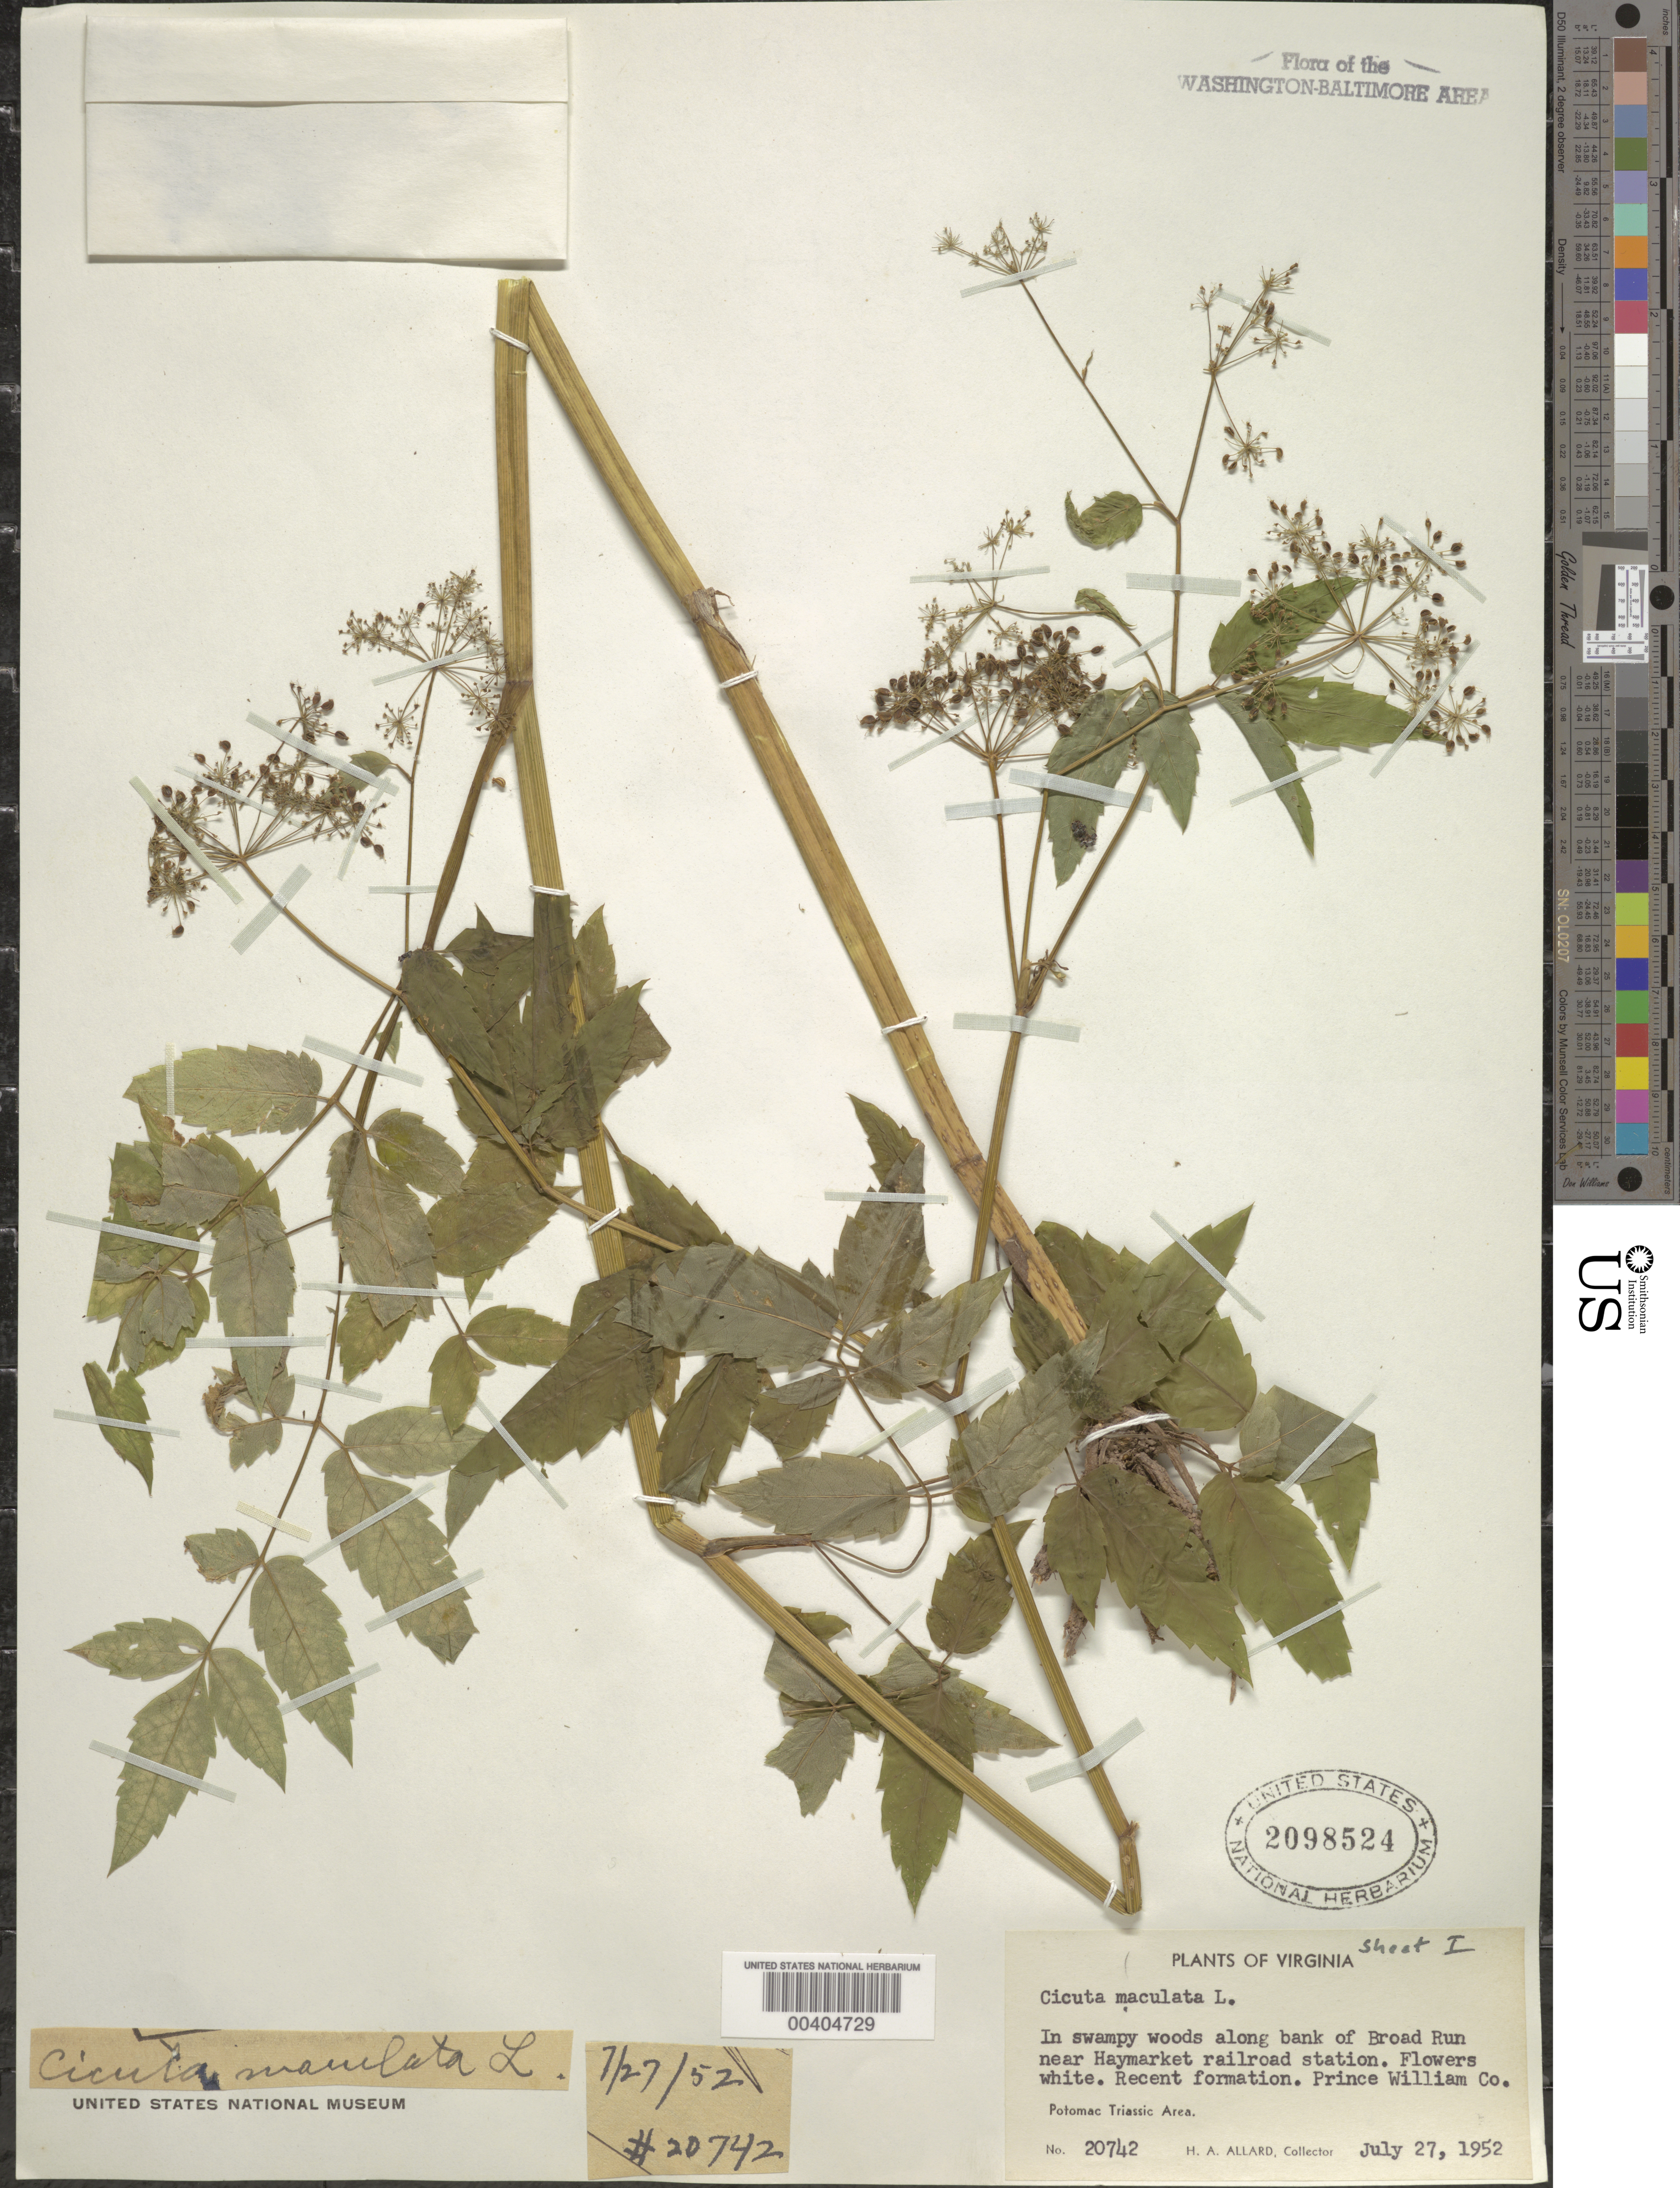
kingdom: Plantae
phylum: Tracheophyta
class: Magnoliopsida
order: Apiales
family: Apiaceae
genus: Cicuta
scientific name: Cicuta maculata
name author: L.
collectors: H. A. Allard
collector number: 20742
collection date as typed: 27 Jul 1952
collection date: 1952-07-27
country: United States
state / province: Virginia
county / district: Prince William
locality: Broad Run near Haymarket Railroad Station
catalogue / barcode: US 2098524